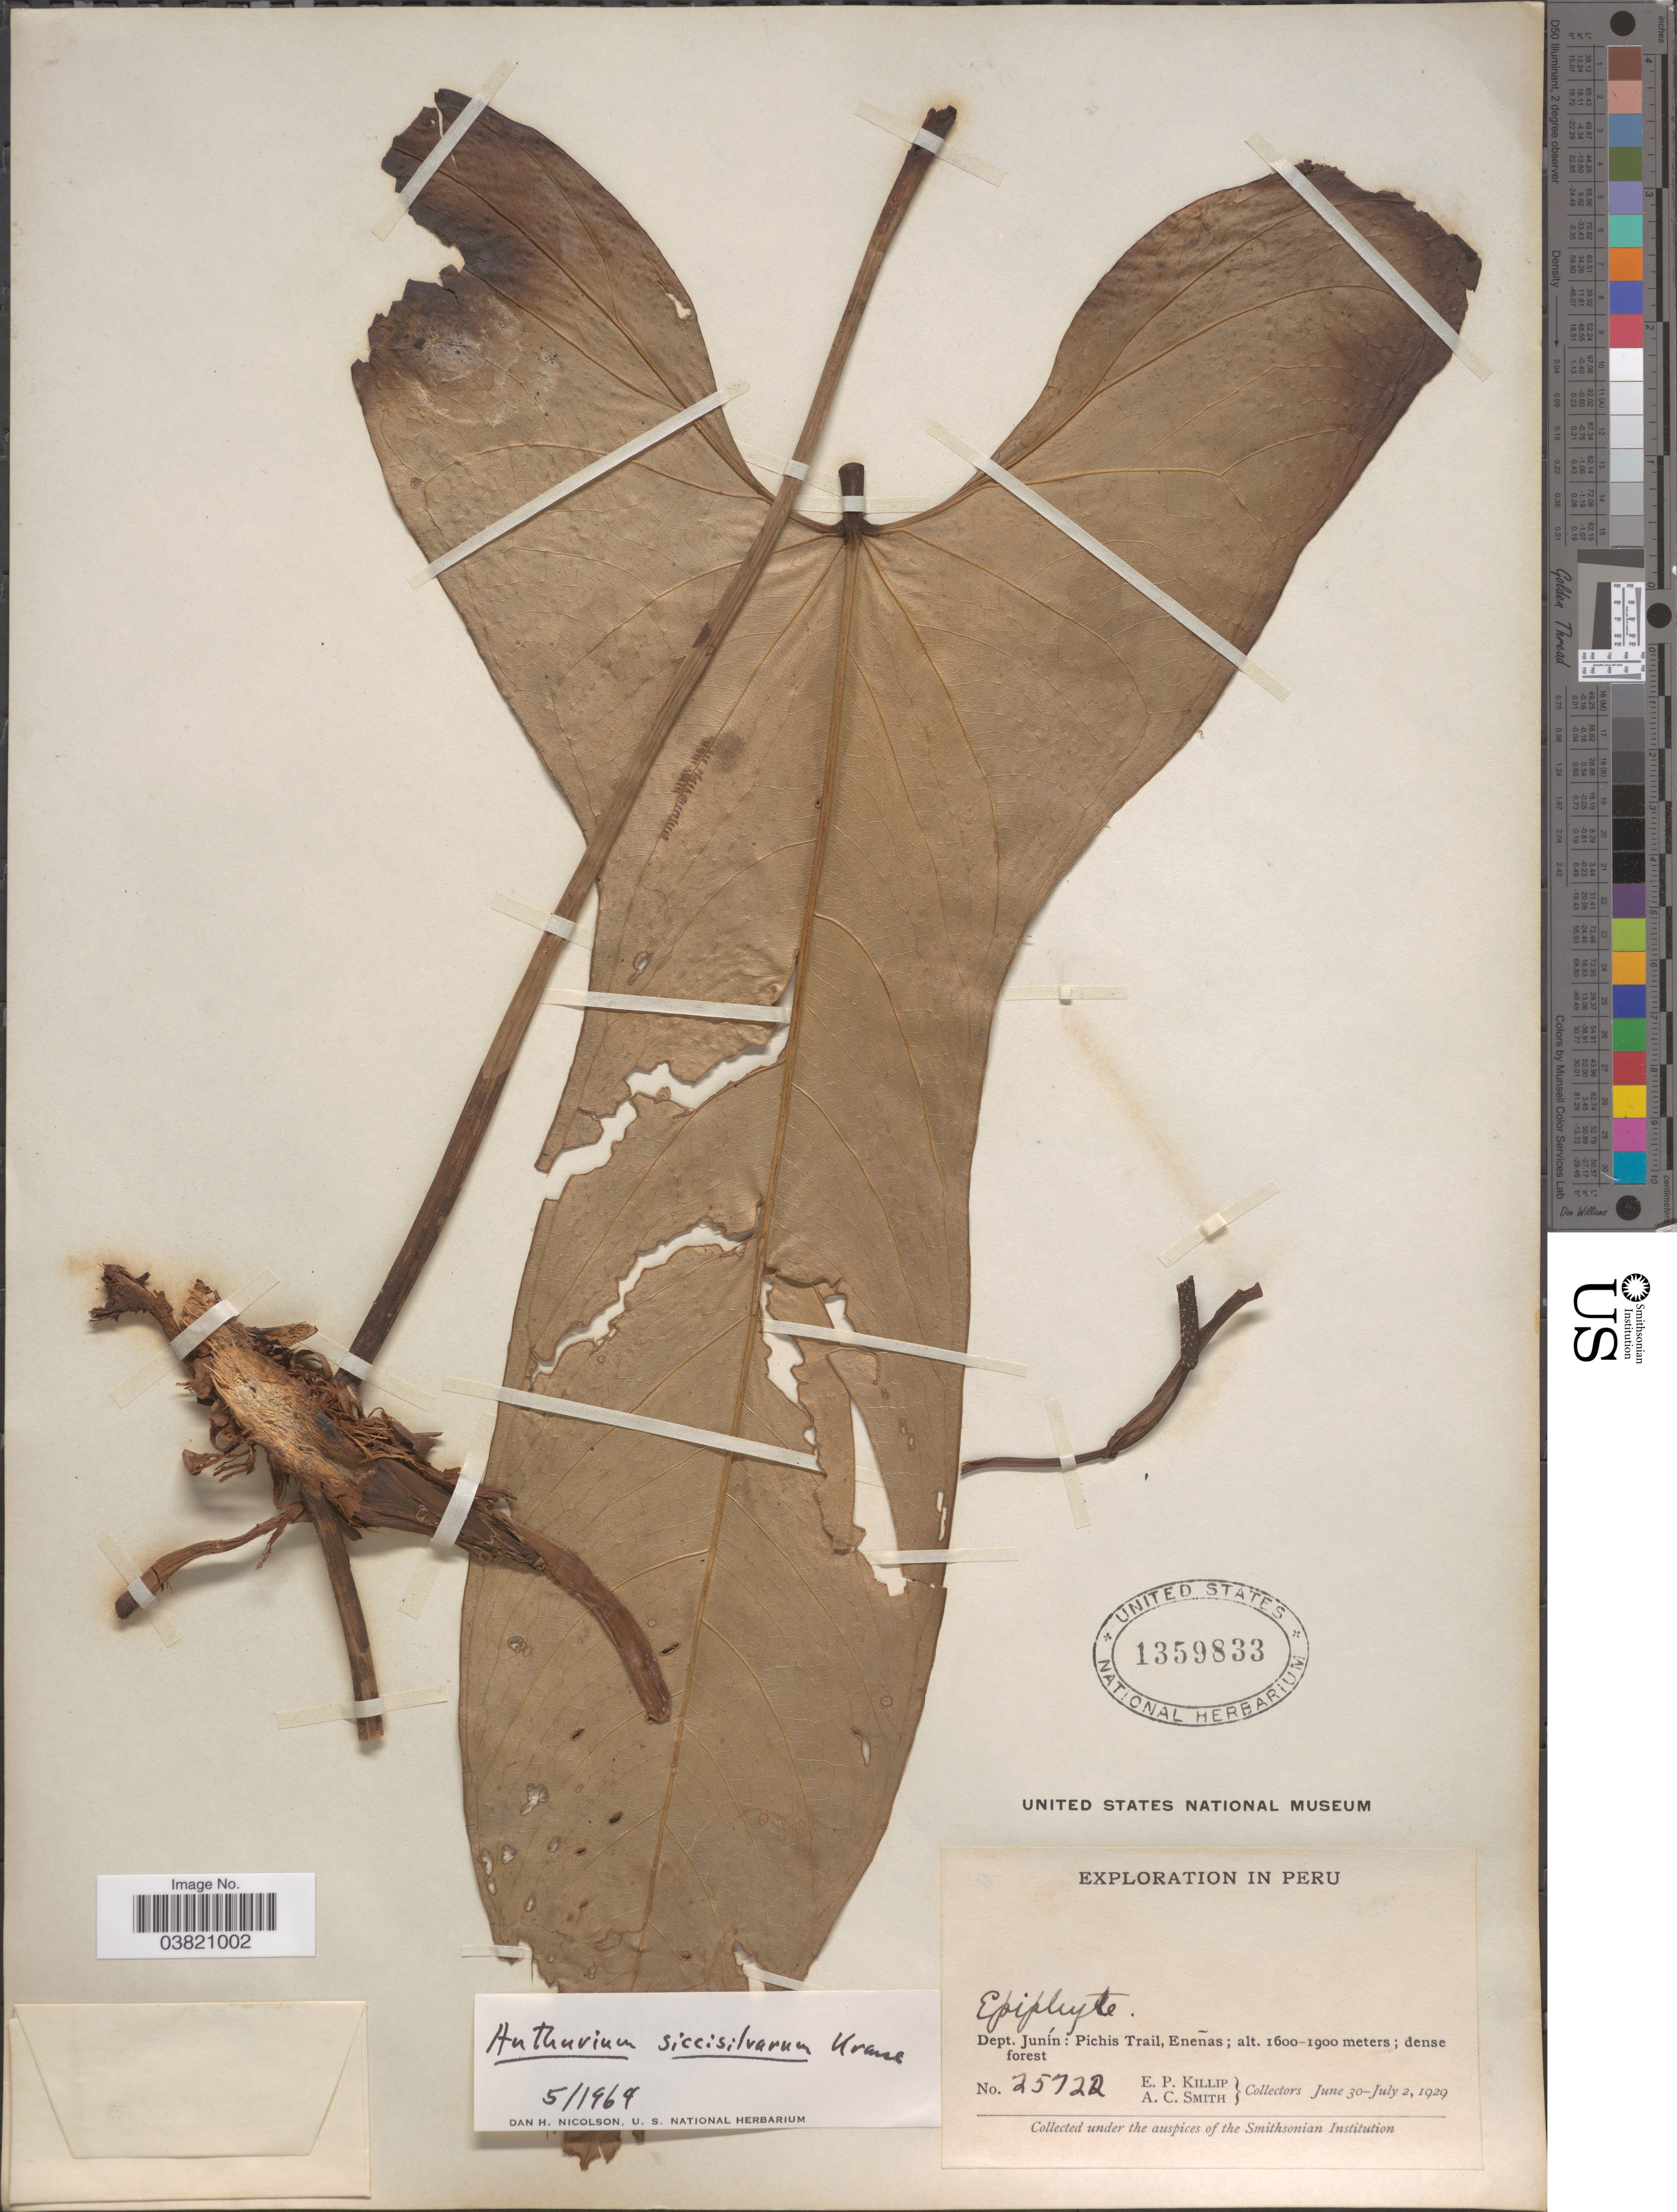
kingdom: Plantae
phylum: Tracheophyta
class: Liliopsida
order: Alismatales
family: Araceae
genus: Anthurium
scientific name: Anthurium siccisilvarum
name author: K. Krause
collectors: E. P. Killip & A. C. Smith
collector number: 25722*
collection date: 1929-06-30/1929-07-02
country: Peru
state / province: Junín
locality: Dept. Junín: Pichis Trail, Eneñas.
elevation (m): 1600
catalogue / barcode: US 1359833